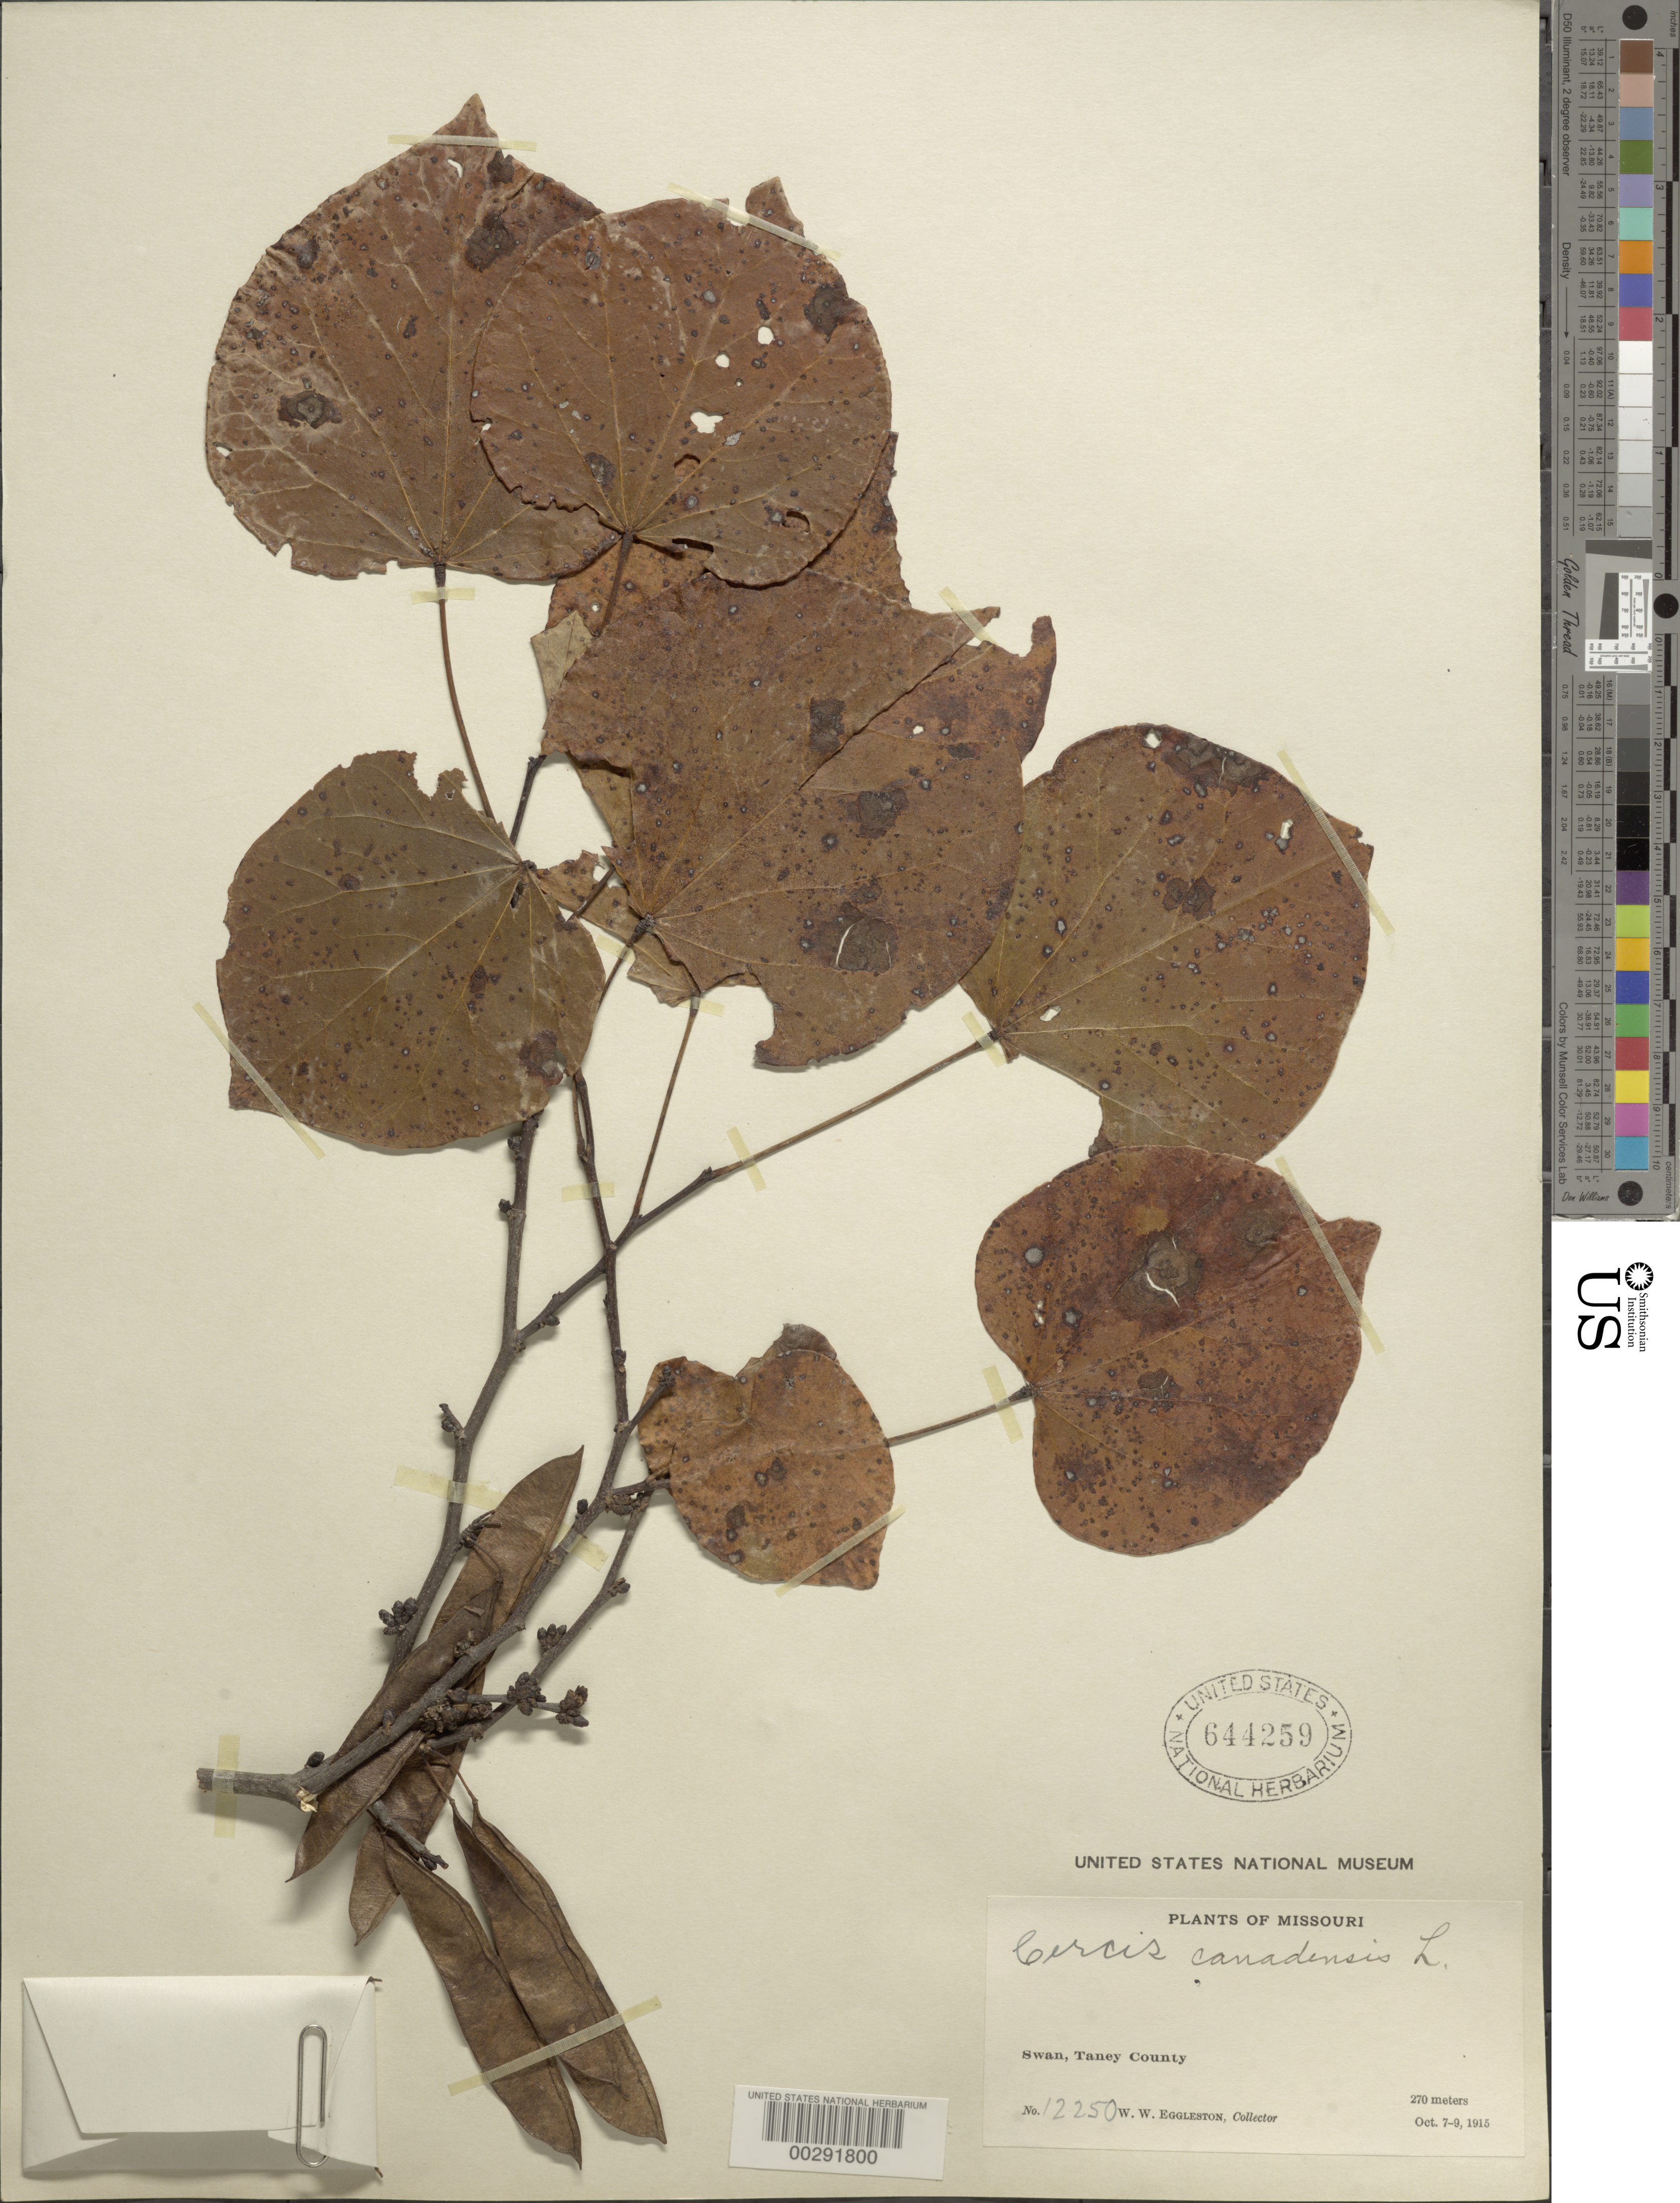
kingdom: Plantae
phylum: Tracheophyta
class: Magnoliopsida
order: Fabales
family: Fabaceae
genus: Cercis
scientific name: Cercis canadensis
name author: L.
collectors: W. W. Eggleston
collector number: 12250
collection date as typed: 07 Oct 1915 to 09 Oct 1915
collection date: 1915-10-07/1915-10-09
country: United States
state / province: Missouri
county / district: Taney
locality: Swan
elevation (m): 270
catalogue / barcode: US 644259